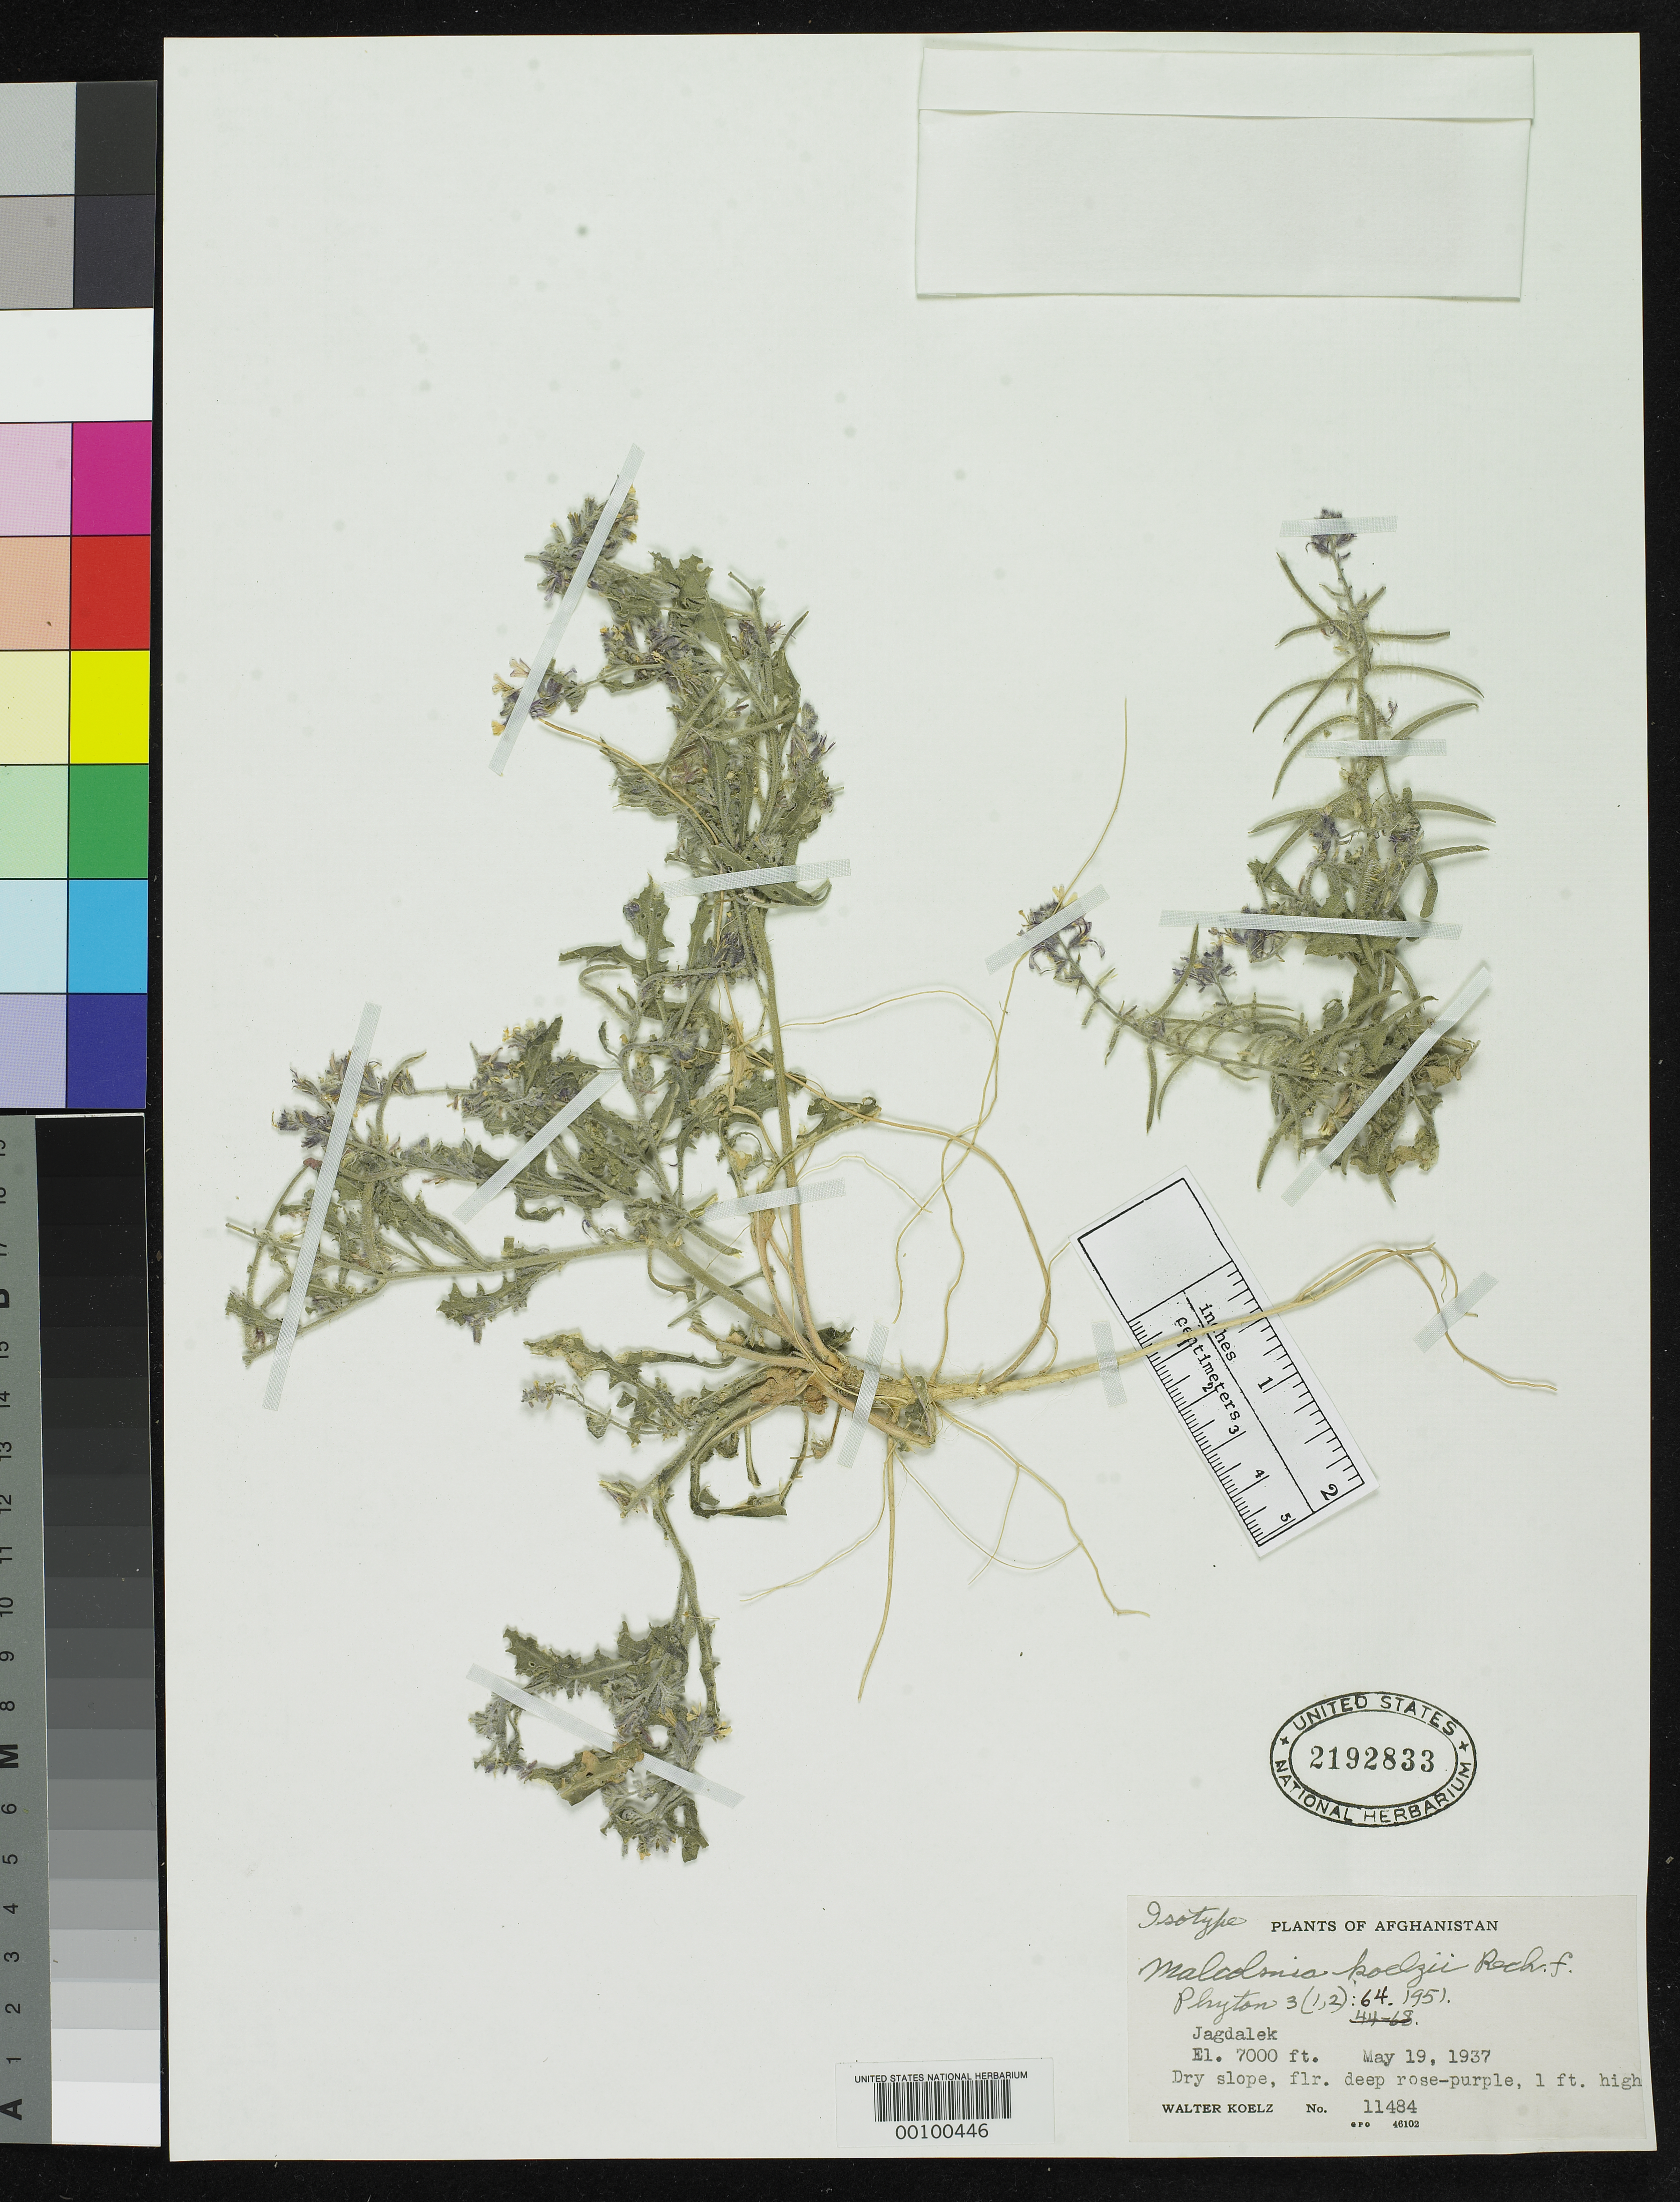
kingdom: Plantae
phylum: Tracheophyta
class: Magnoliopsida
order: Brassicales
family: Brassicaceae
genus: Malcolmia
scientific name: Malcolmia koelzii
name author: Rech. f.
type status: Isotype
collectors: W. N. Koelz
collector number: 11484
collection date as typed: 19 May 1937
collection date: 1937-05-19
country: Afghanistan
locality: Jagdalek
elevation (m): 2134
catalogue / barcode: US 2192833